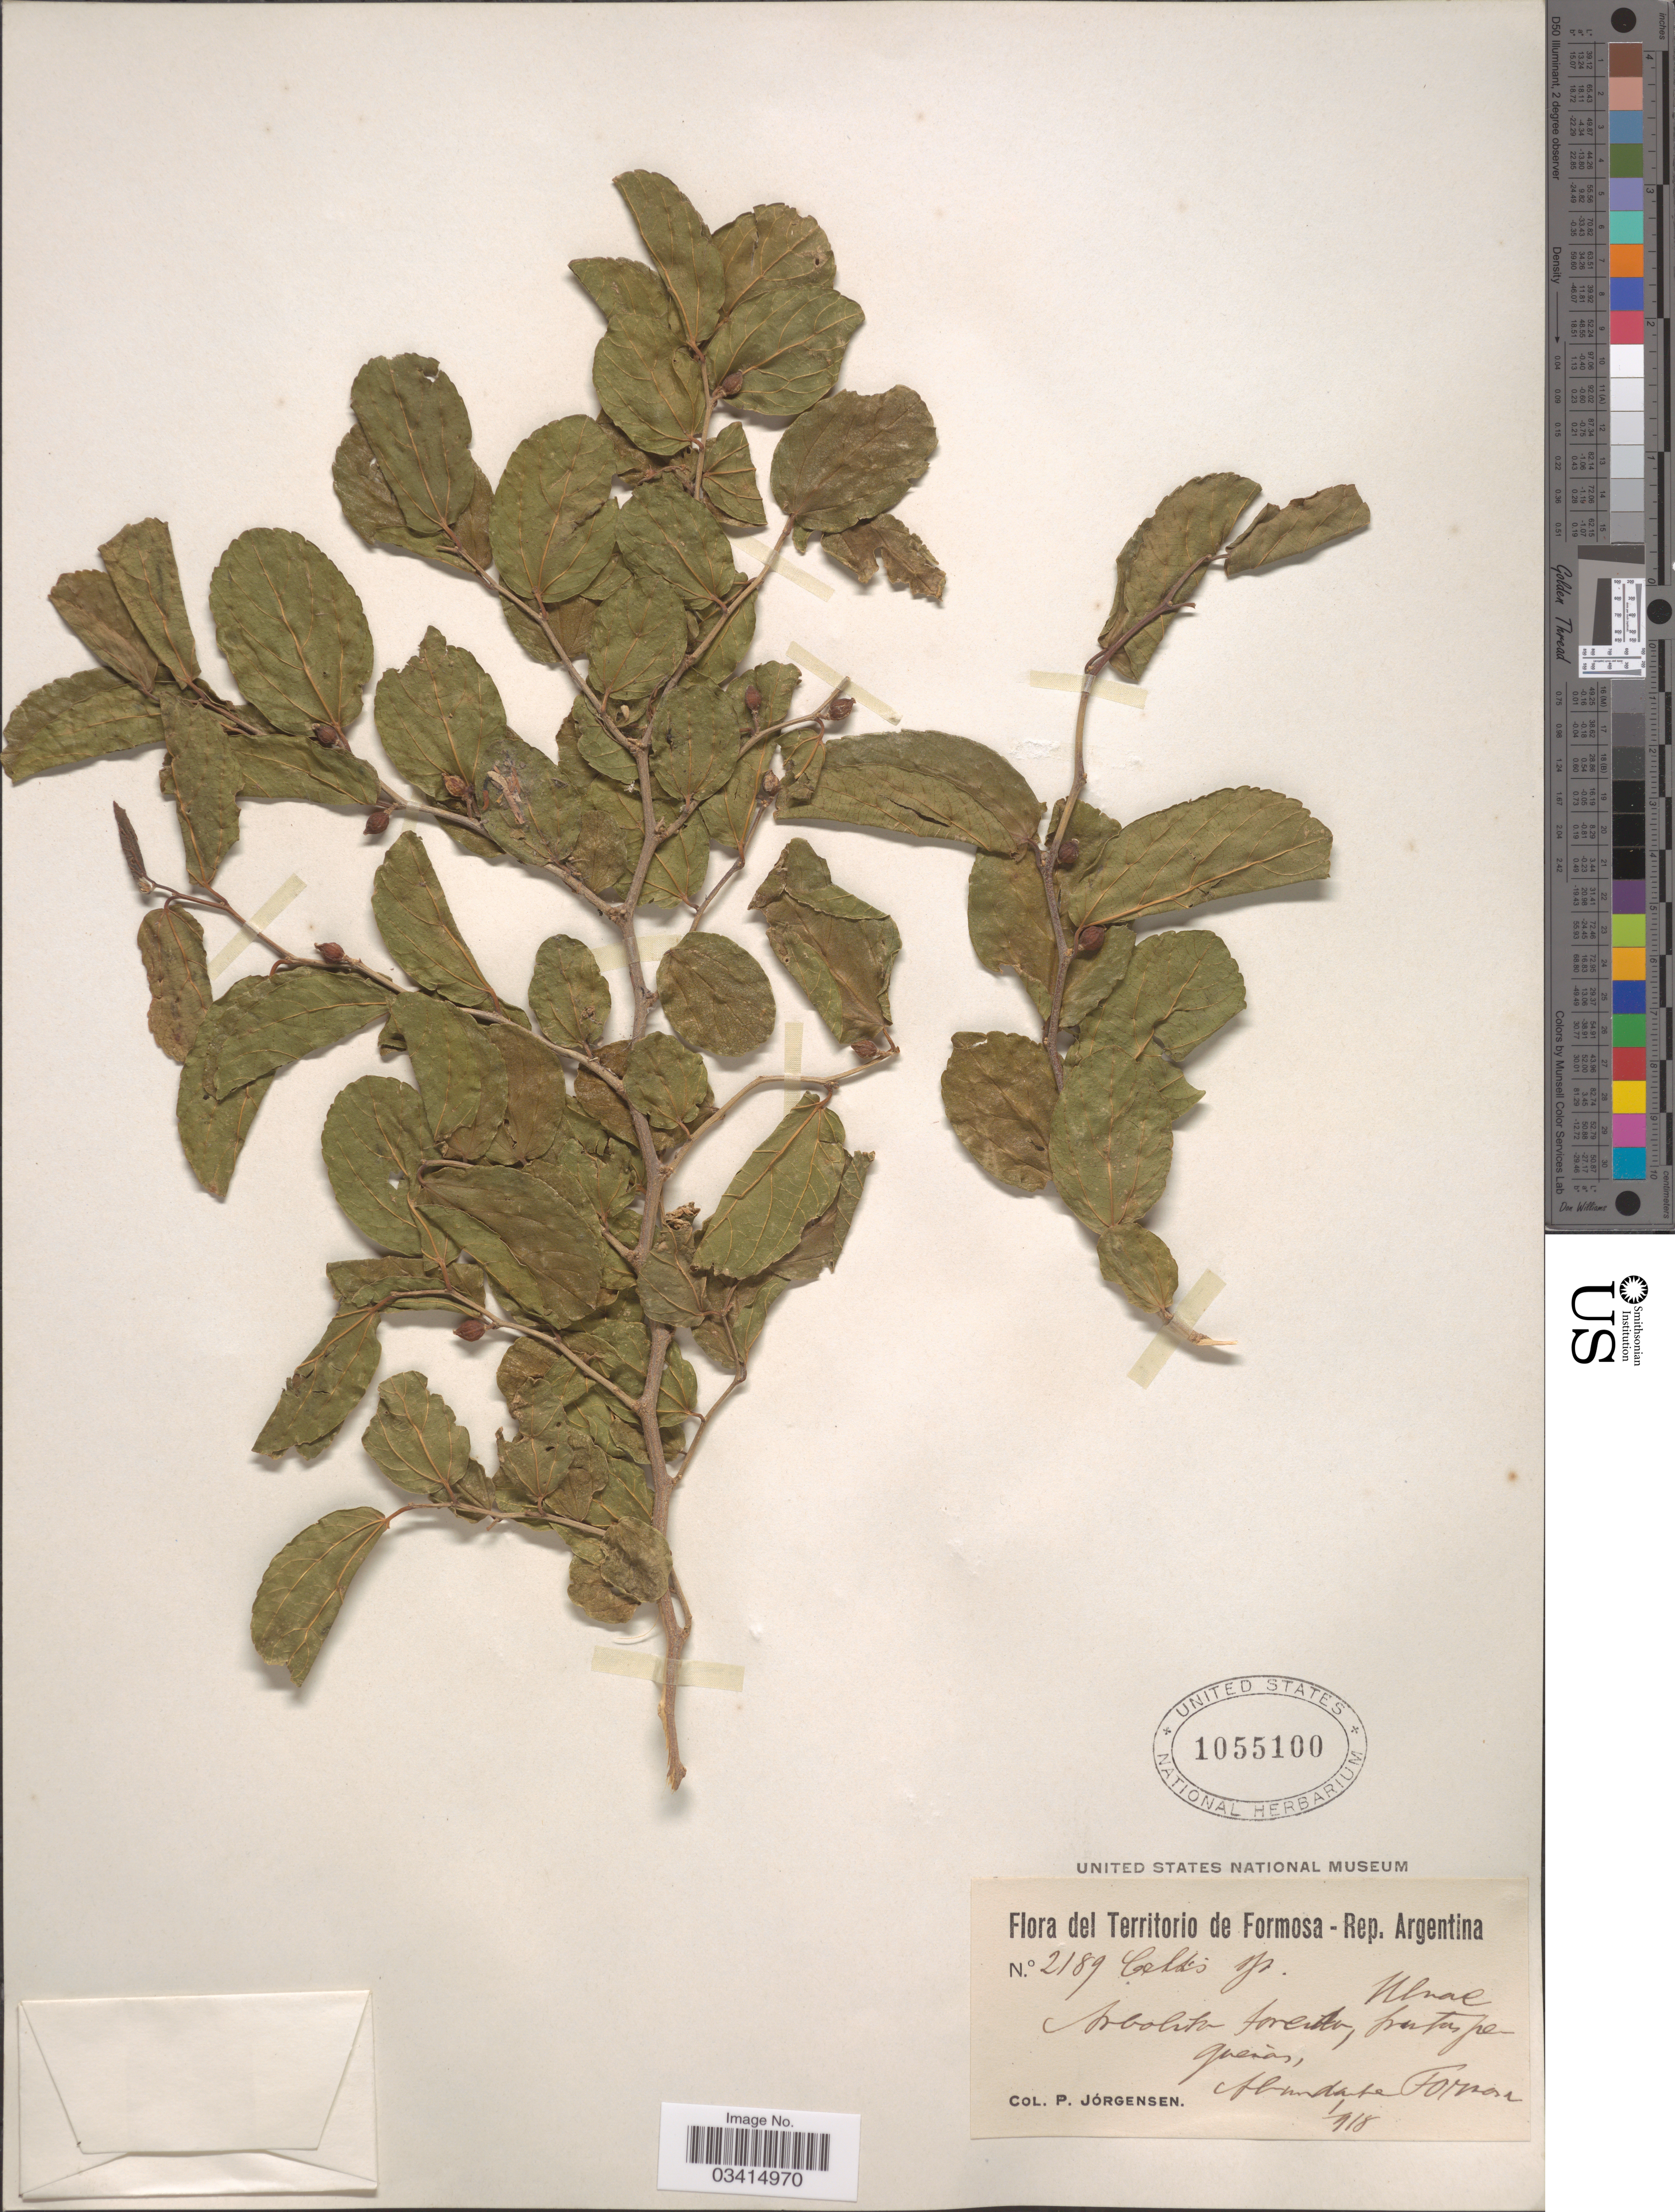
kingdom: Plantae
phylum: Tracheophyta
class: Magnoliopsida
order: Rosales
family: Cannabaceae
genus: Celtis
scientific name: Celtis spinosa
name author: Ruiz ex Miq.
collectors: P. Jörgensen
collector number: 2189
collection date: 1918-01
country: Argentina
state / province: Formosa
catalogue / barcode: US 1055100